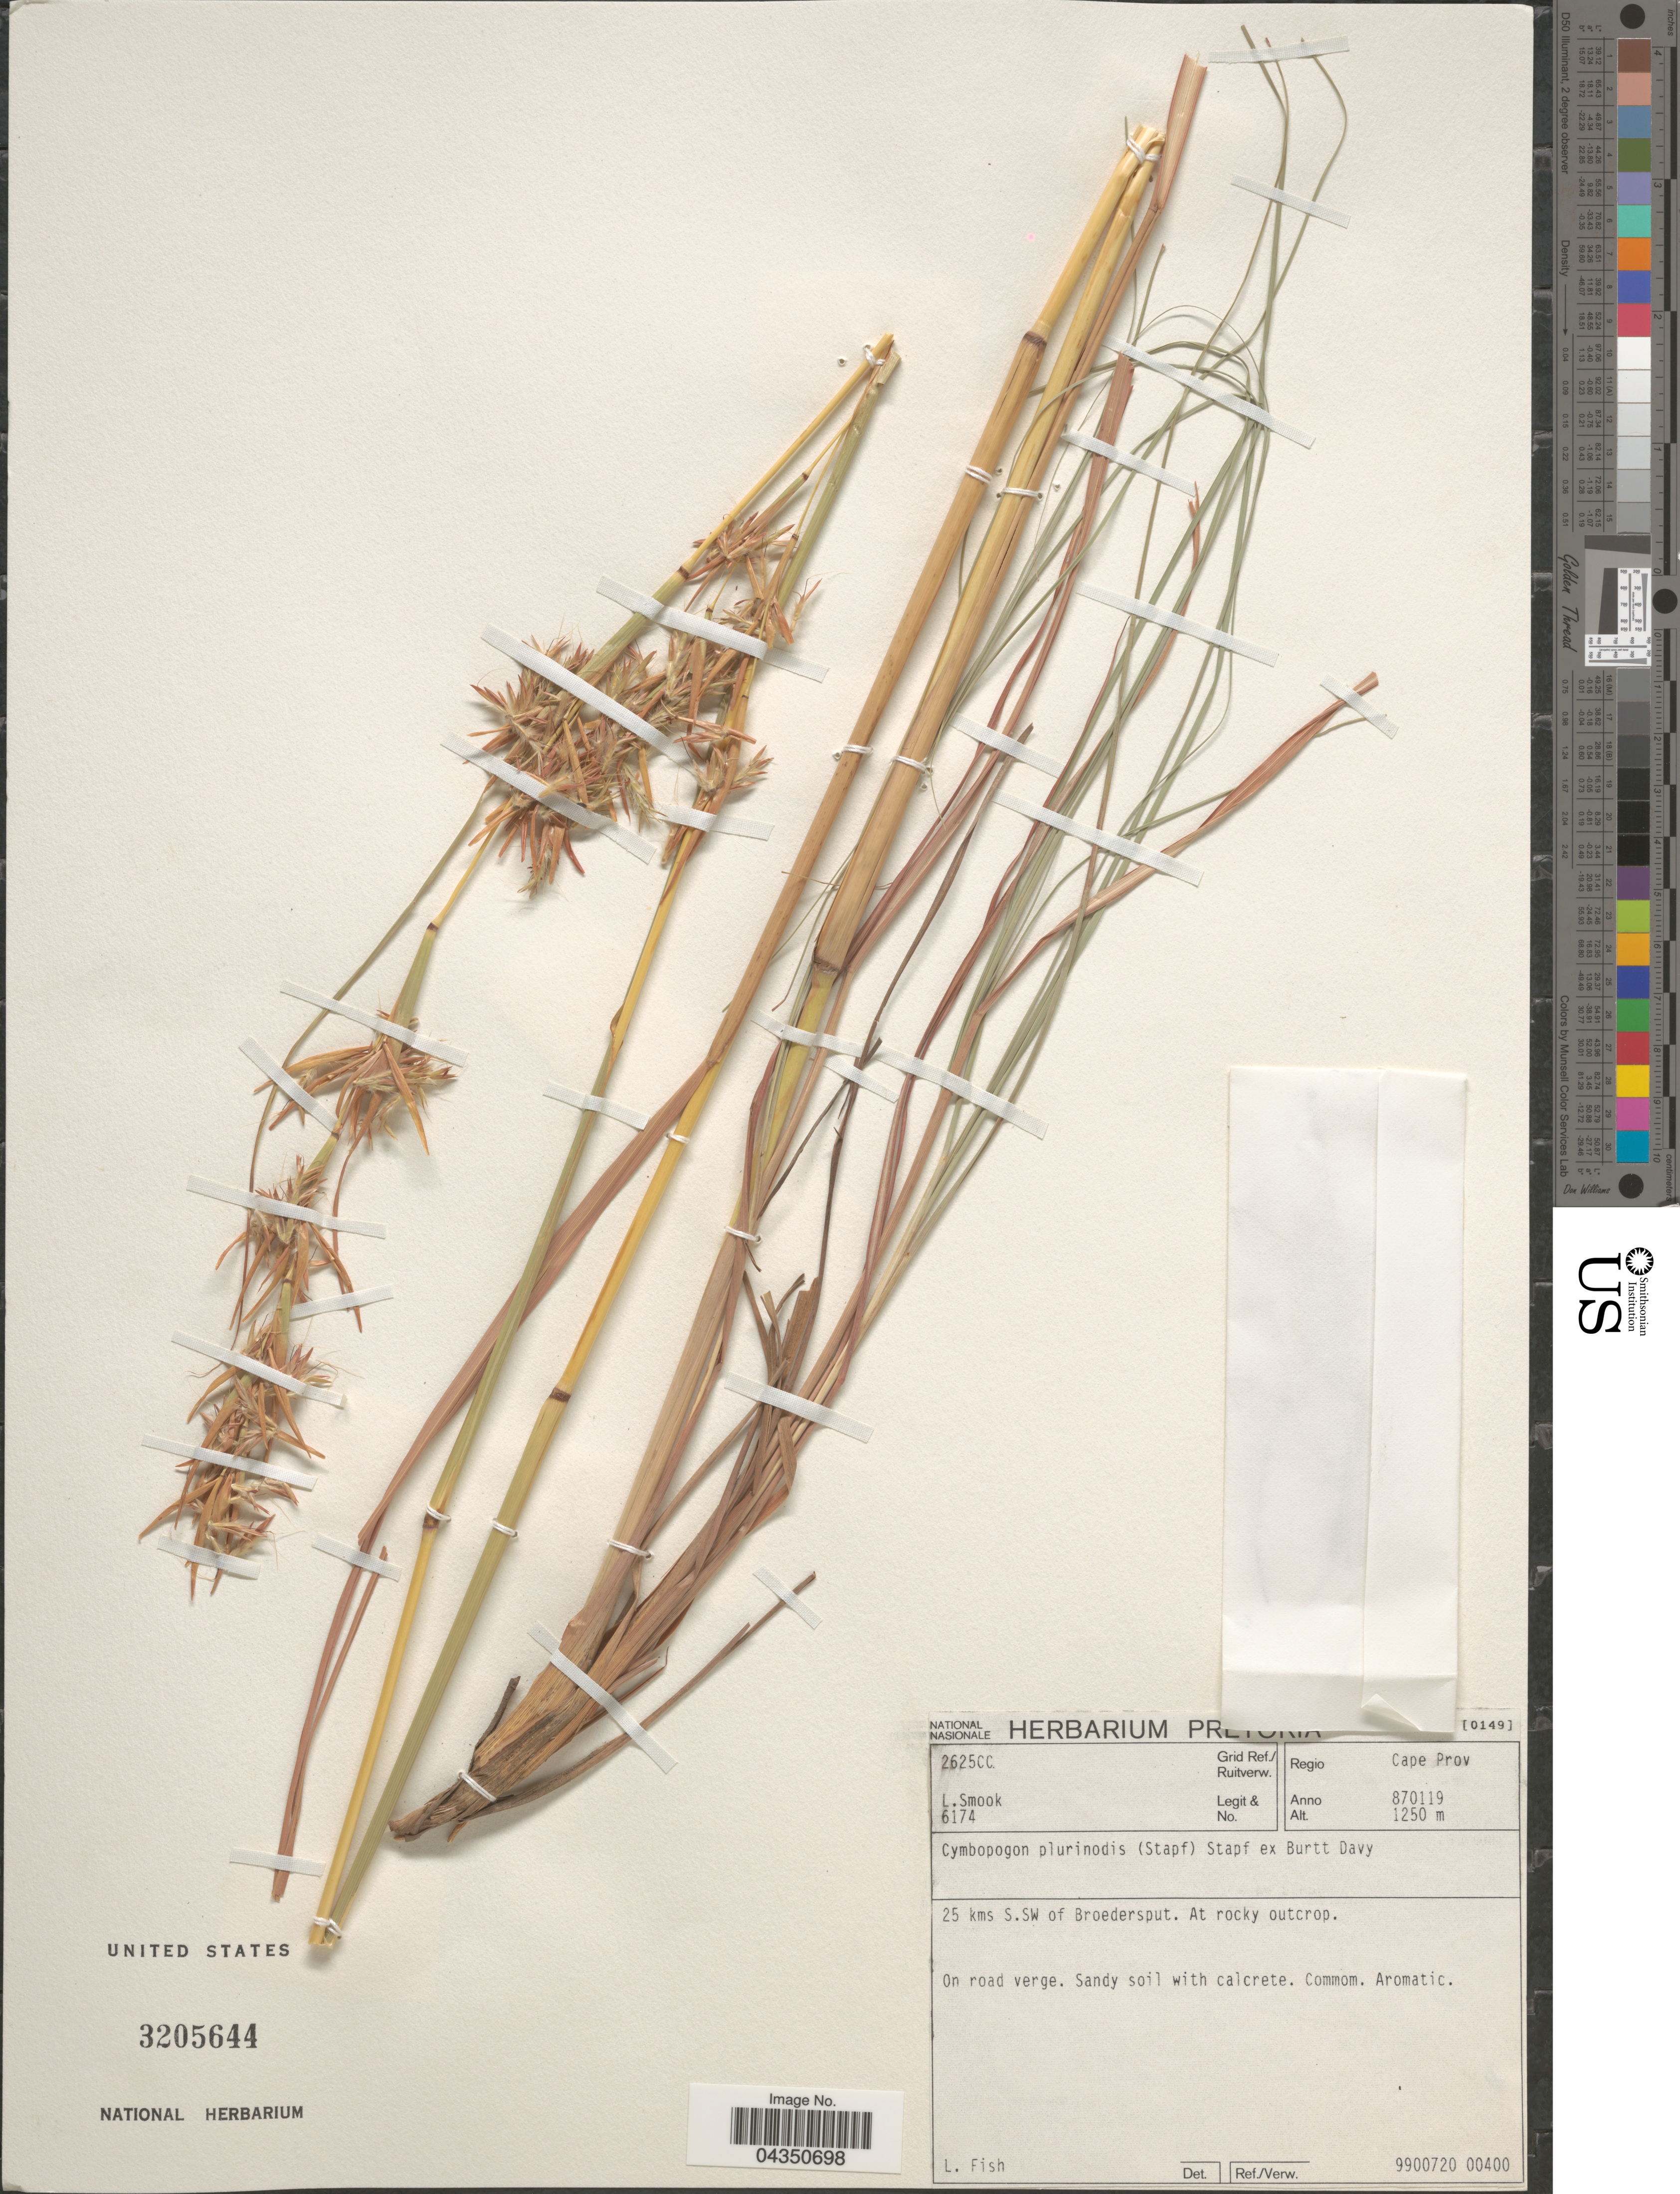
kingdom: Plantae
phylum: Tracheophyta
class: Liliopsida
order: Poales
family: Poaceae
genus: Cymbopogon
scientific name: Cymbopogon pospischillii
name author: (K. Schum.) C.E. Hubb.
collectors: L. Smook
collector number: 6174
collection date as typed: Transcribed d/m/y: 19/1/87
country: South Africa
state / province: North West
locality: Grid Ref./ Ruitverw. 2625CC. Regio Cape Prov. 25 kms S.SW of Broedersput.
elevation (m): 1250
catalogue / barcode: US 3205644